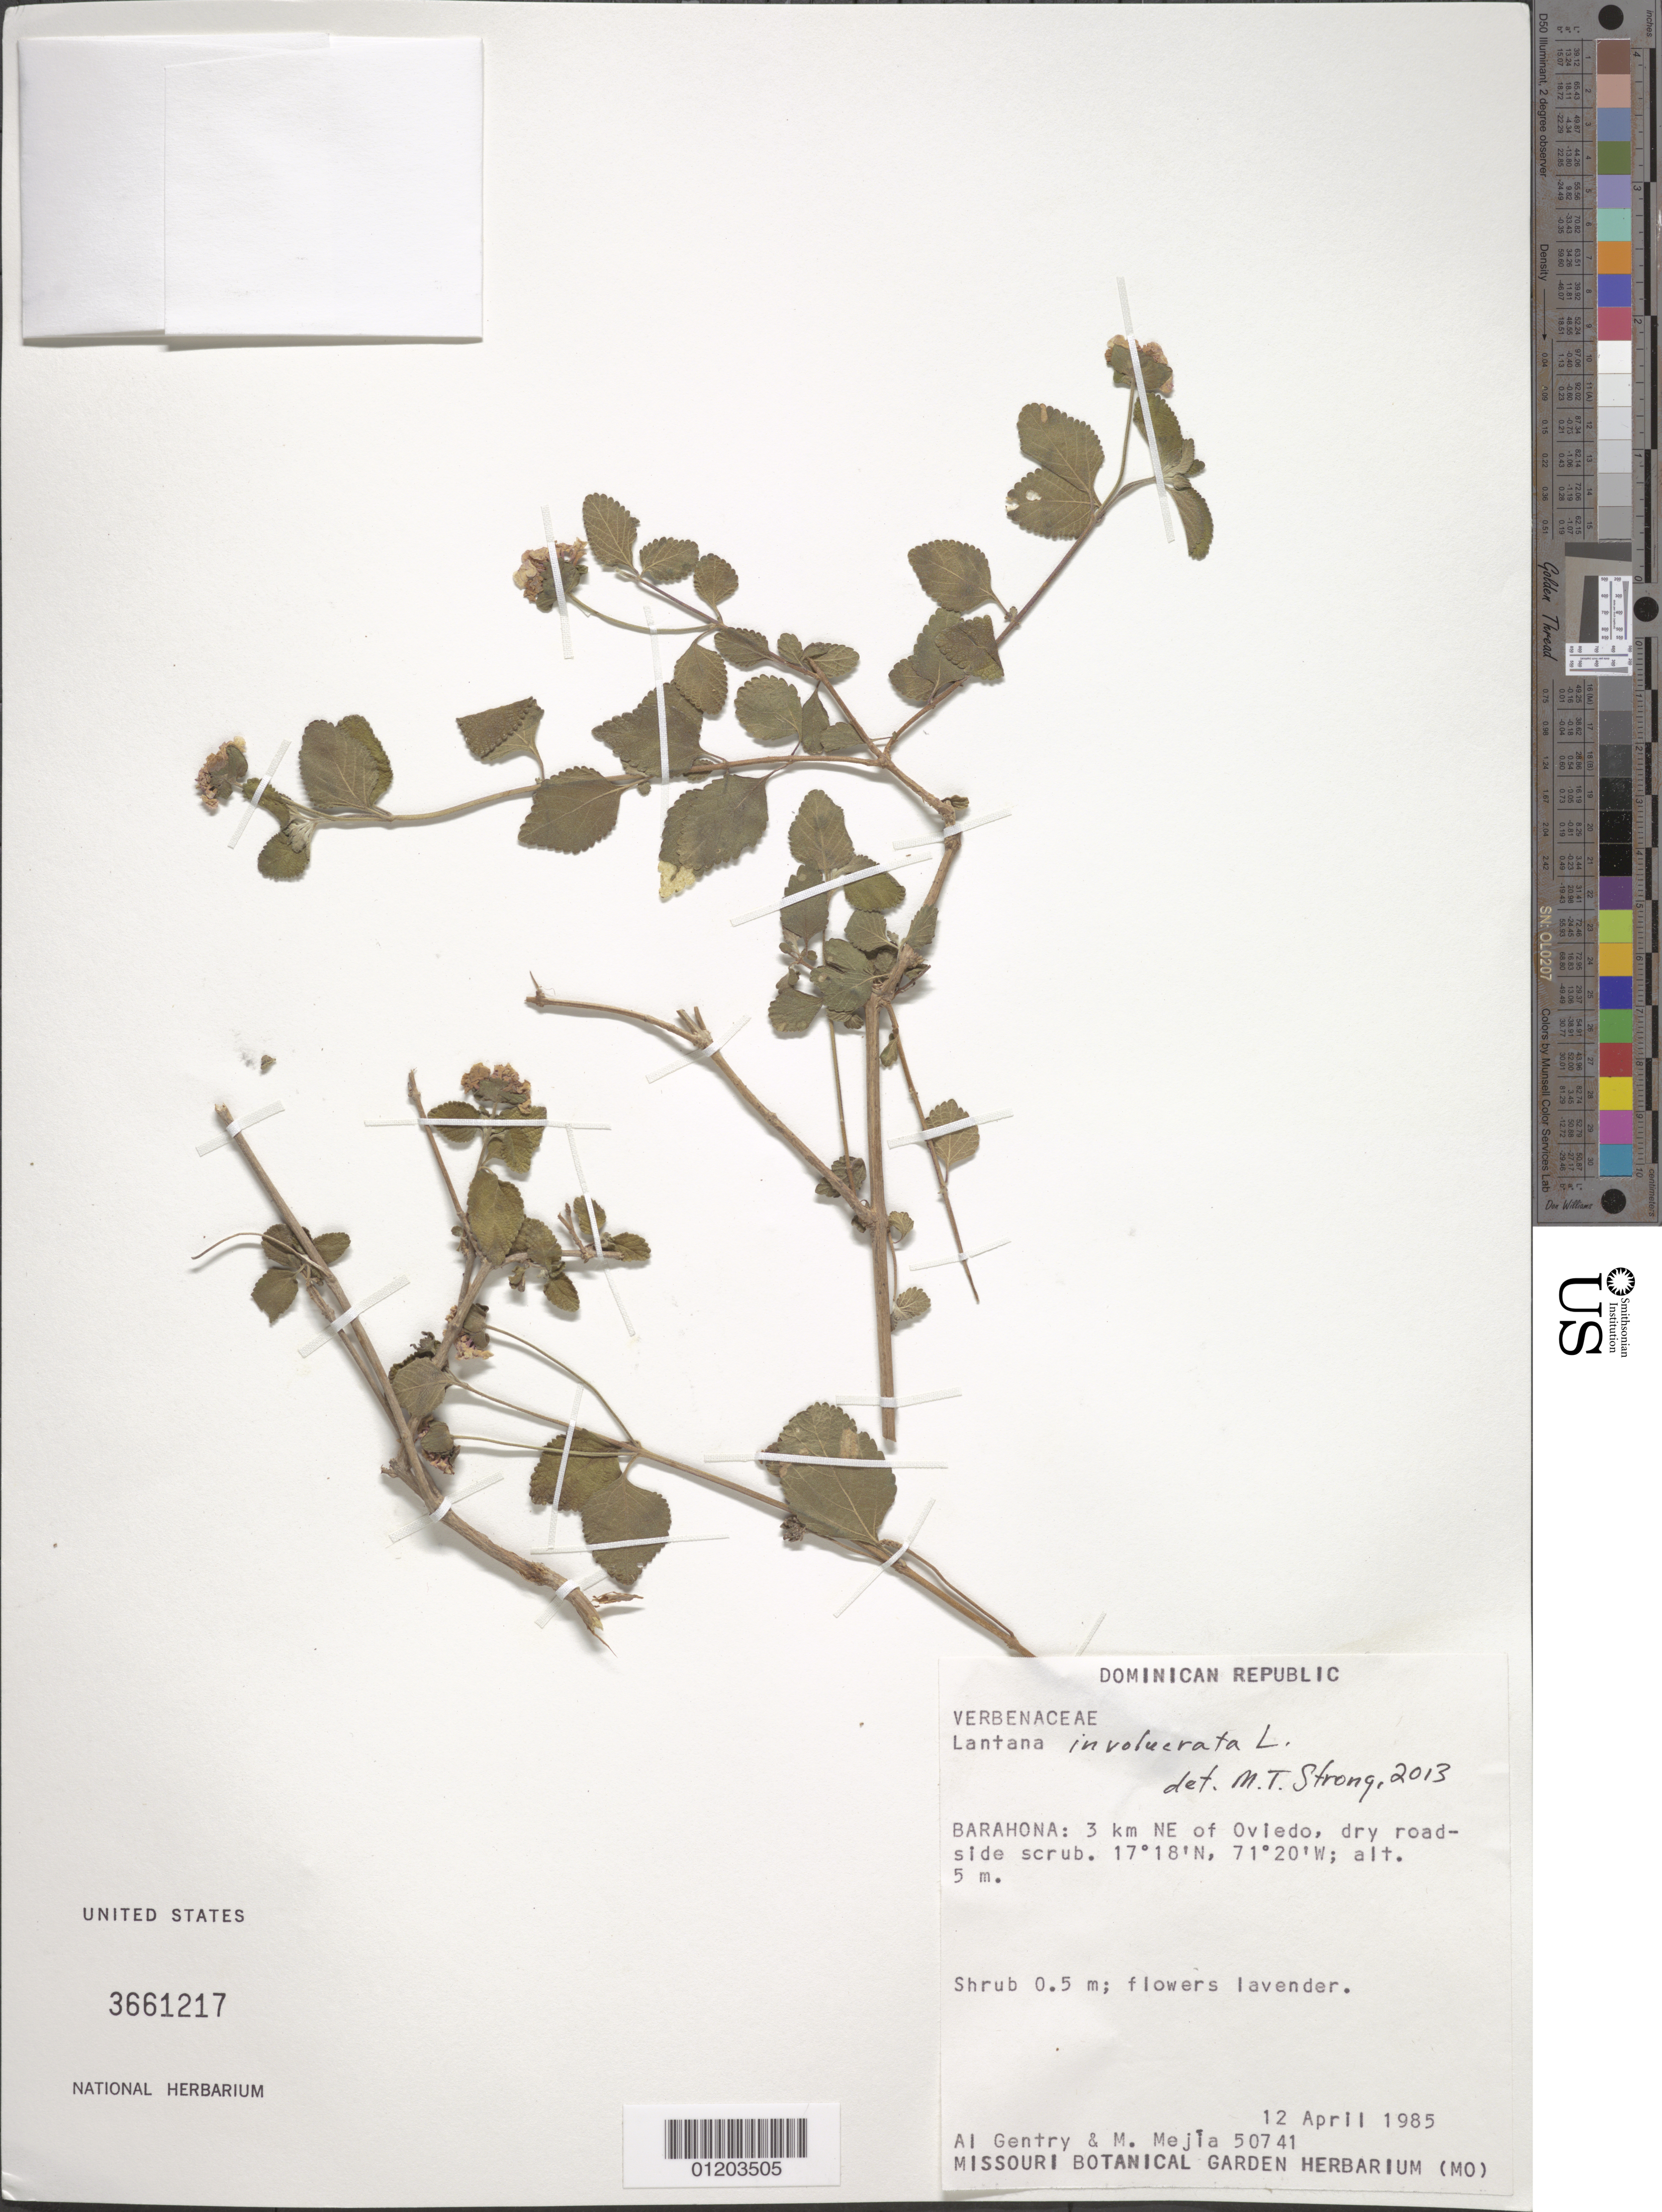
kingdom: Plantae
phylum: Tracheophyta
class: Magnoliopsida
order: Lamiales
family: Verbenaceae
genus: Lantana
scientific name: Lantana involucrata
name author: L.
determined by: Strong, M. T., (US), Smithsonian Institution - National Museum of Natural History (UNITED STATES)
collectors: A. H. Gentry & M. Mejia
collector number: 50741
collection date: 1985-04-12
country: Dominican Republic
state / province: Barahona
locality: Oviedo, 3 km NE.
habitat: Dry roadside scrub.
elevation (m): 5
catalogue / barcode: US 3661217